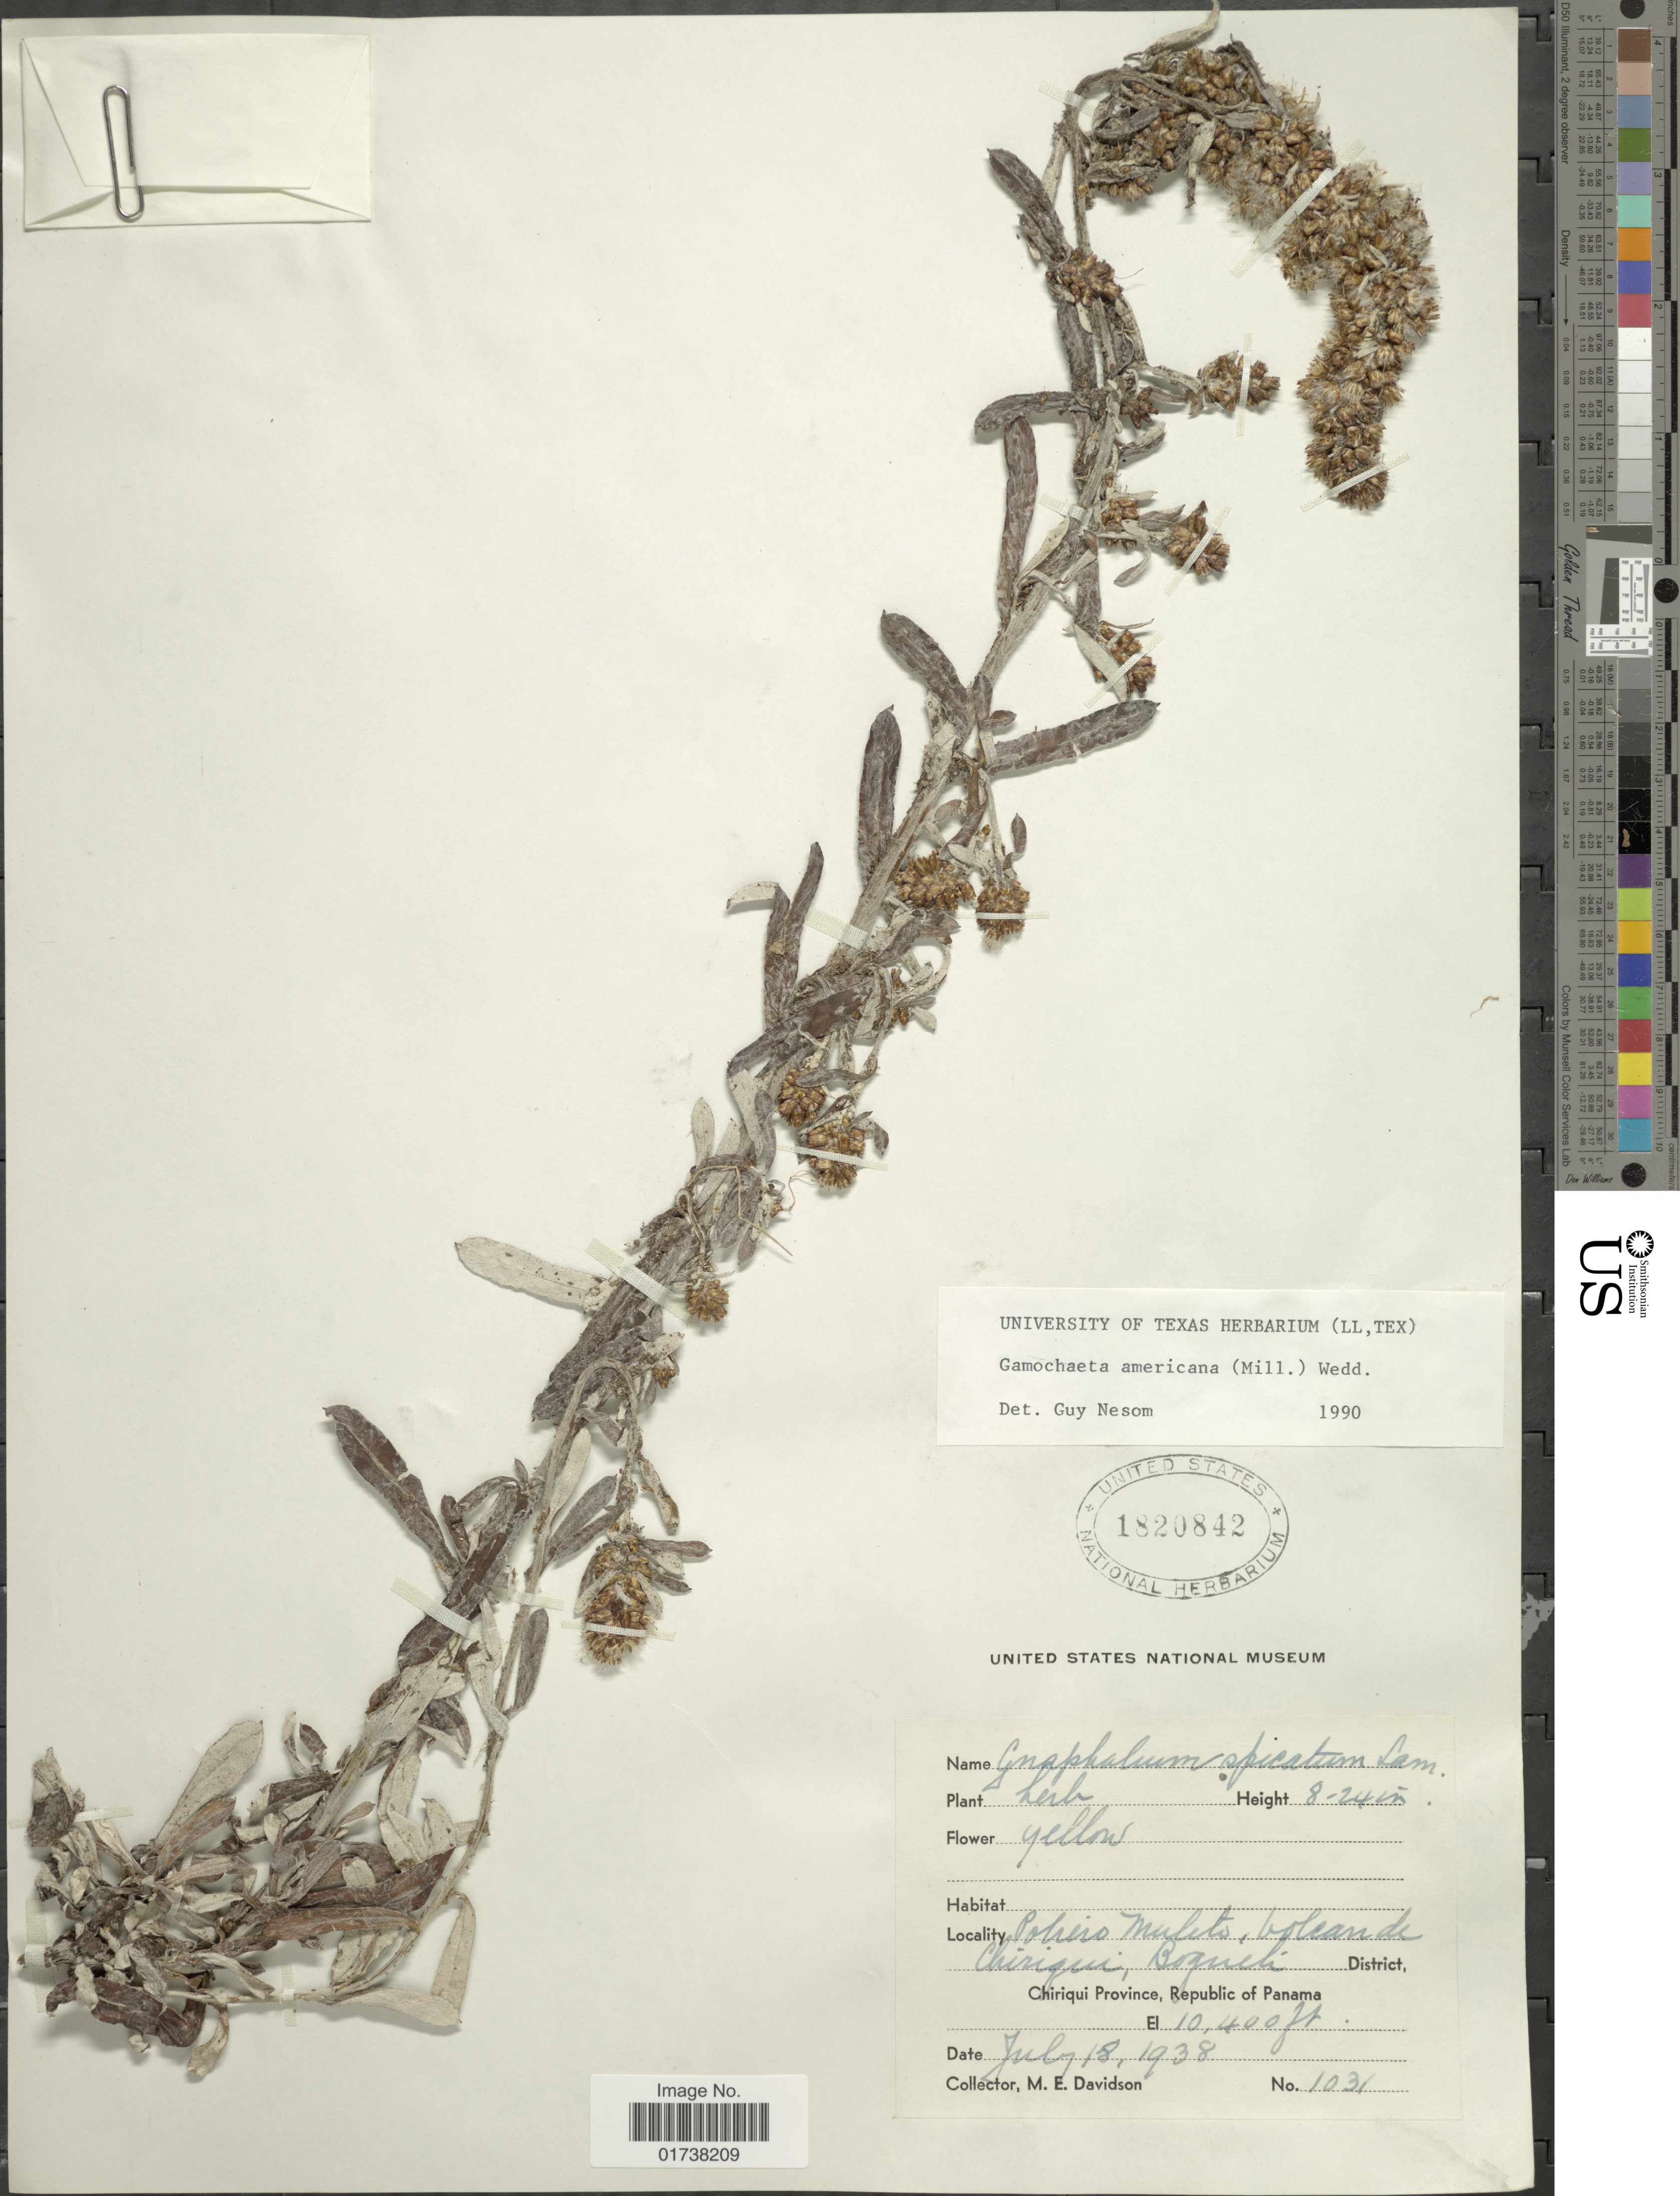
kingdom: Plantae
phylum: Tracheophyta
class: Magnoliopsida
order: Asterales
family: Asteraceae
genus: Gamochaeta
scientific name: Gamochaeta americana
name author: (Mill.) Wedd.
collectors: M. E. Davidson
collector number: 1031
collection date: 1938-07-18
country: Panama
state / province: Chiriqui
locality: Pohero muleto, Colean de Chiriqui, Bogueli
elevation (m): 3170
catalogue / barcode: US 1820842